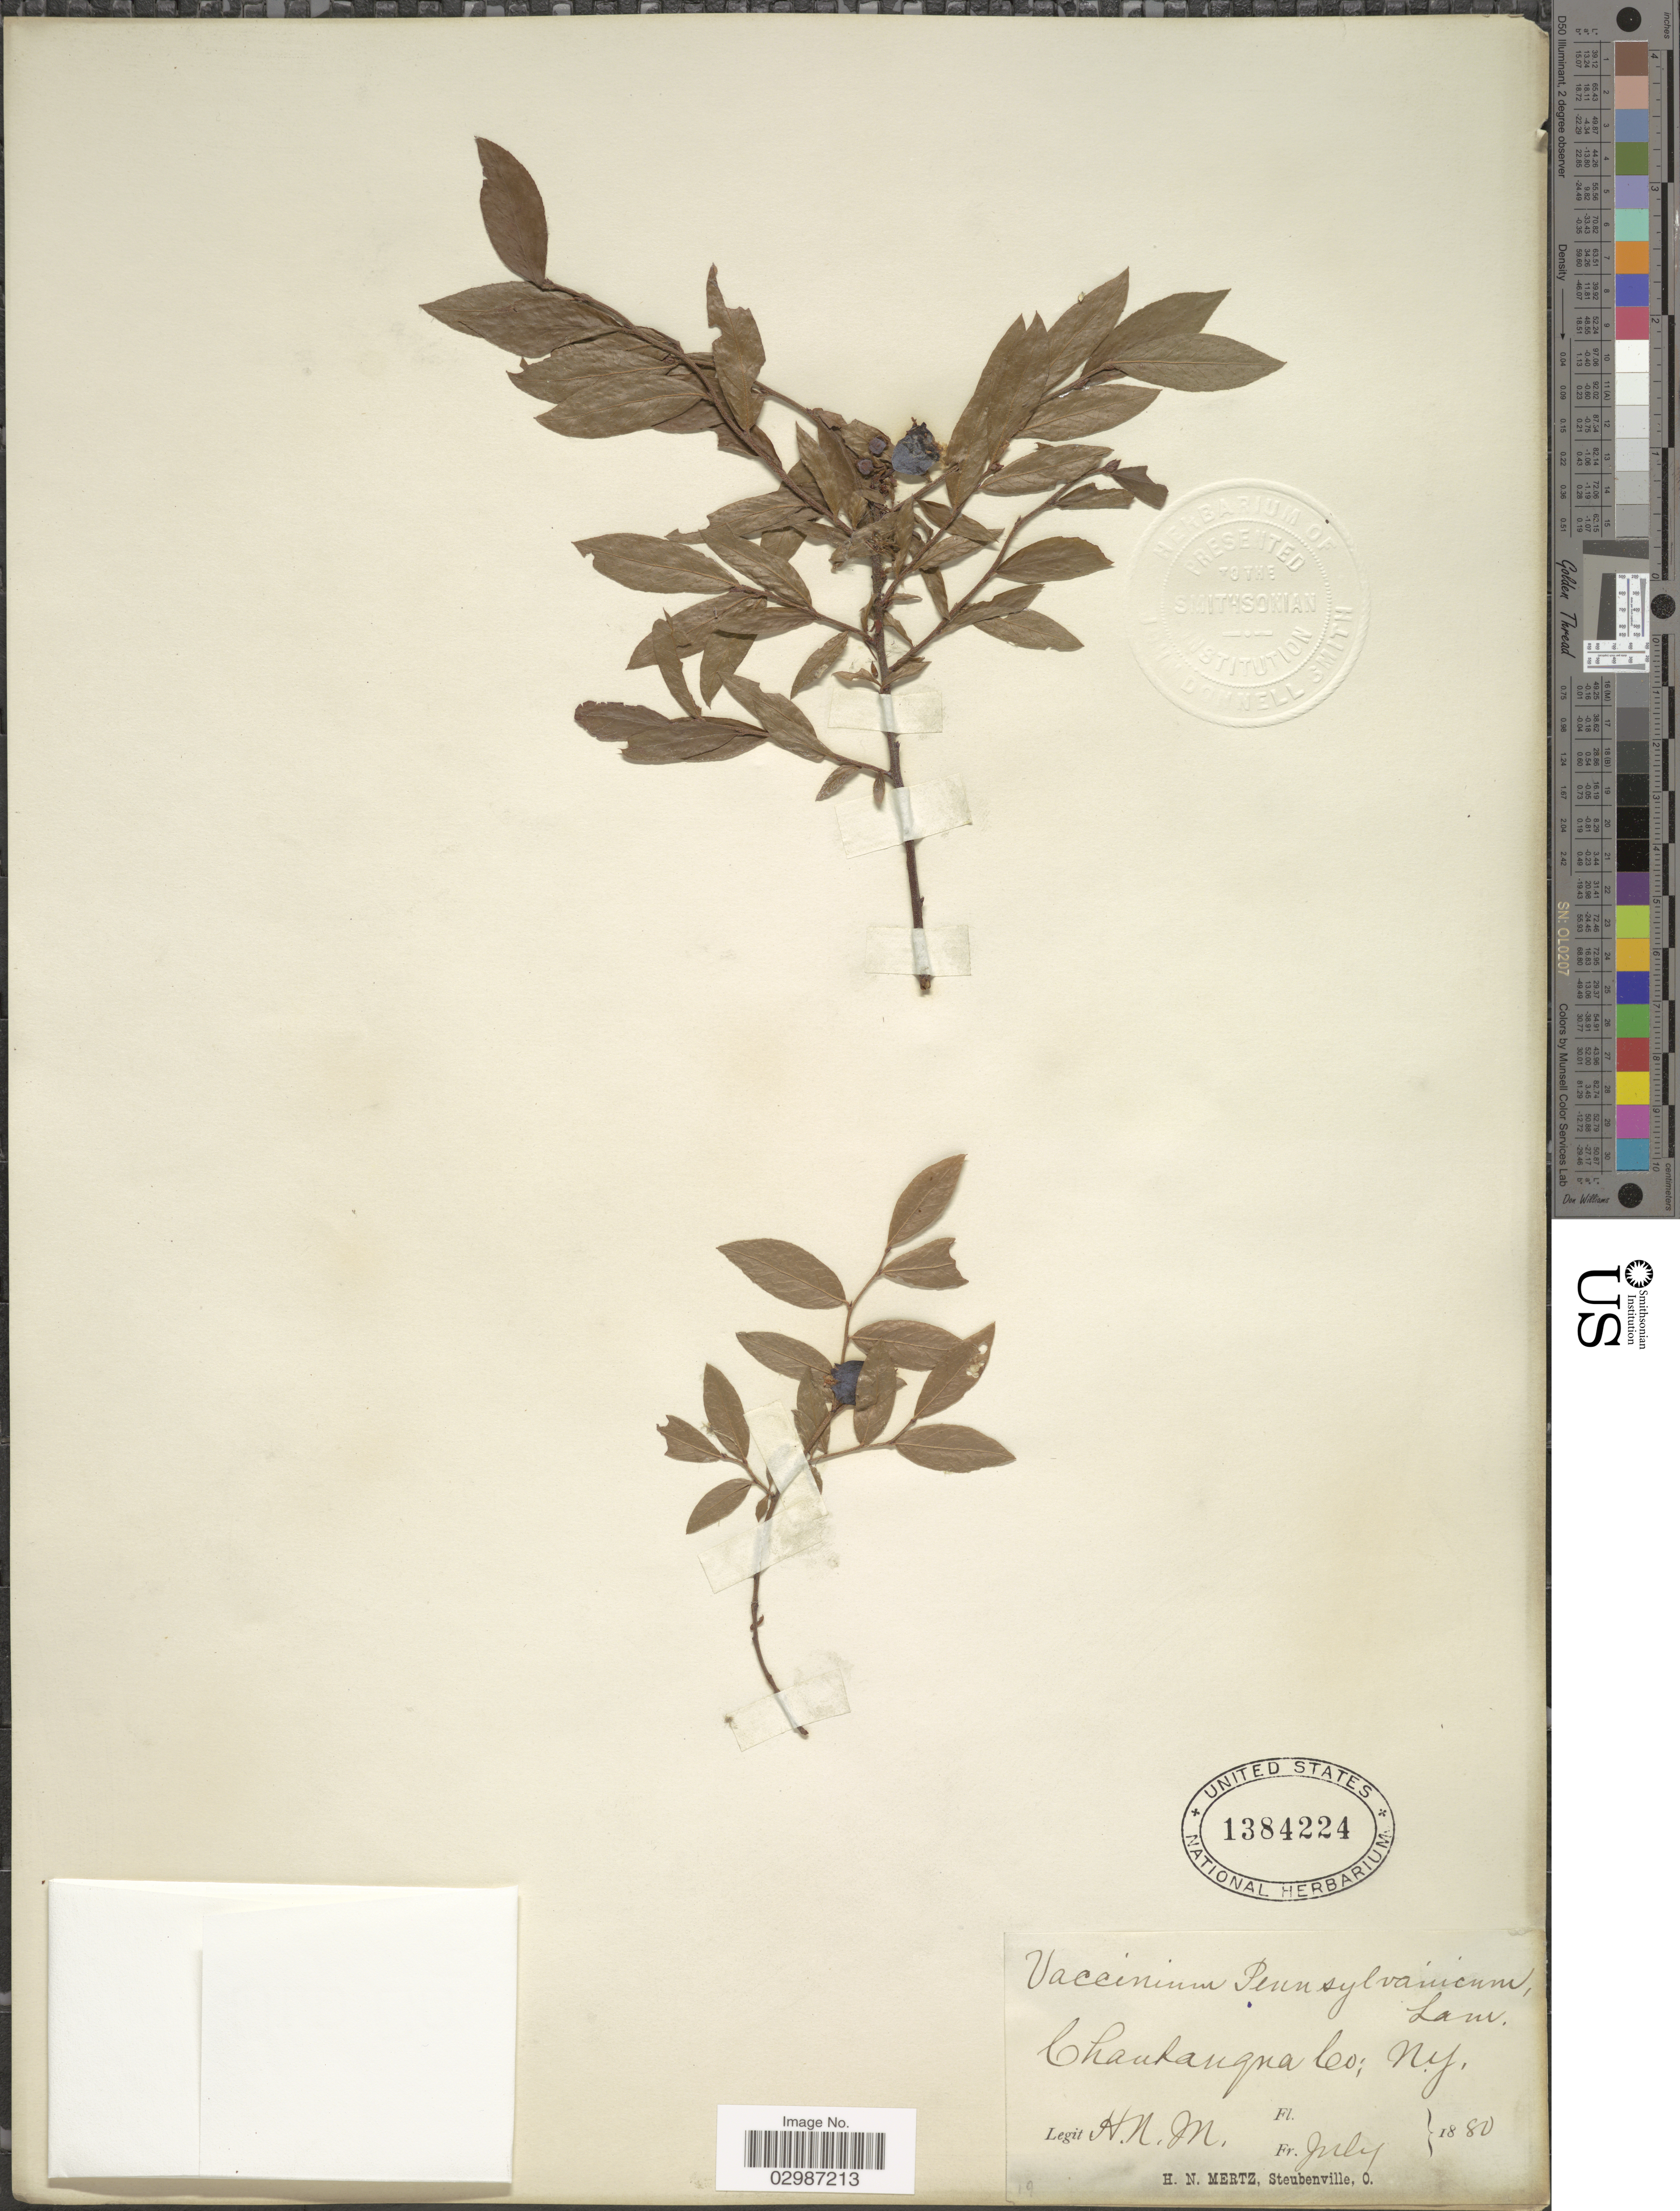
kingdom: Plantae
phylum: Tracheophyta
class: Magnoliopsida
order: Ericales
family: Ericaceae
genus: Vaccinium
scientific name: Vaccinium angustifolium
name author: Aiton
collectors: H. Mertz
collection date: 1880-07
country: United States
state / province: New York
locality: Chautauqua Co.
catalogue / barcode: US 1384224